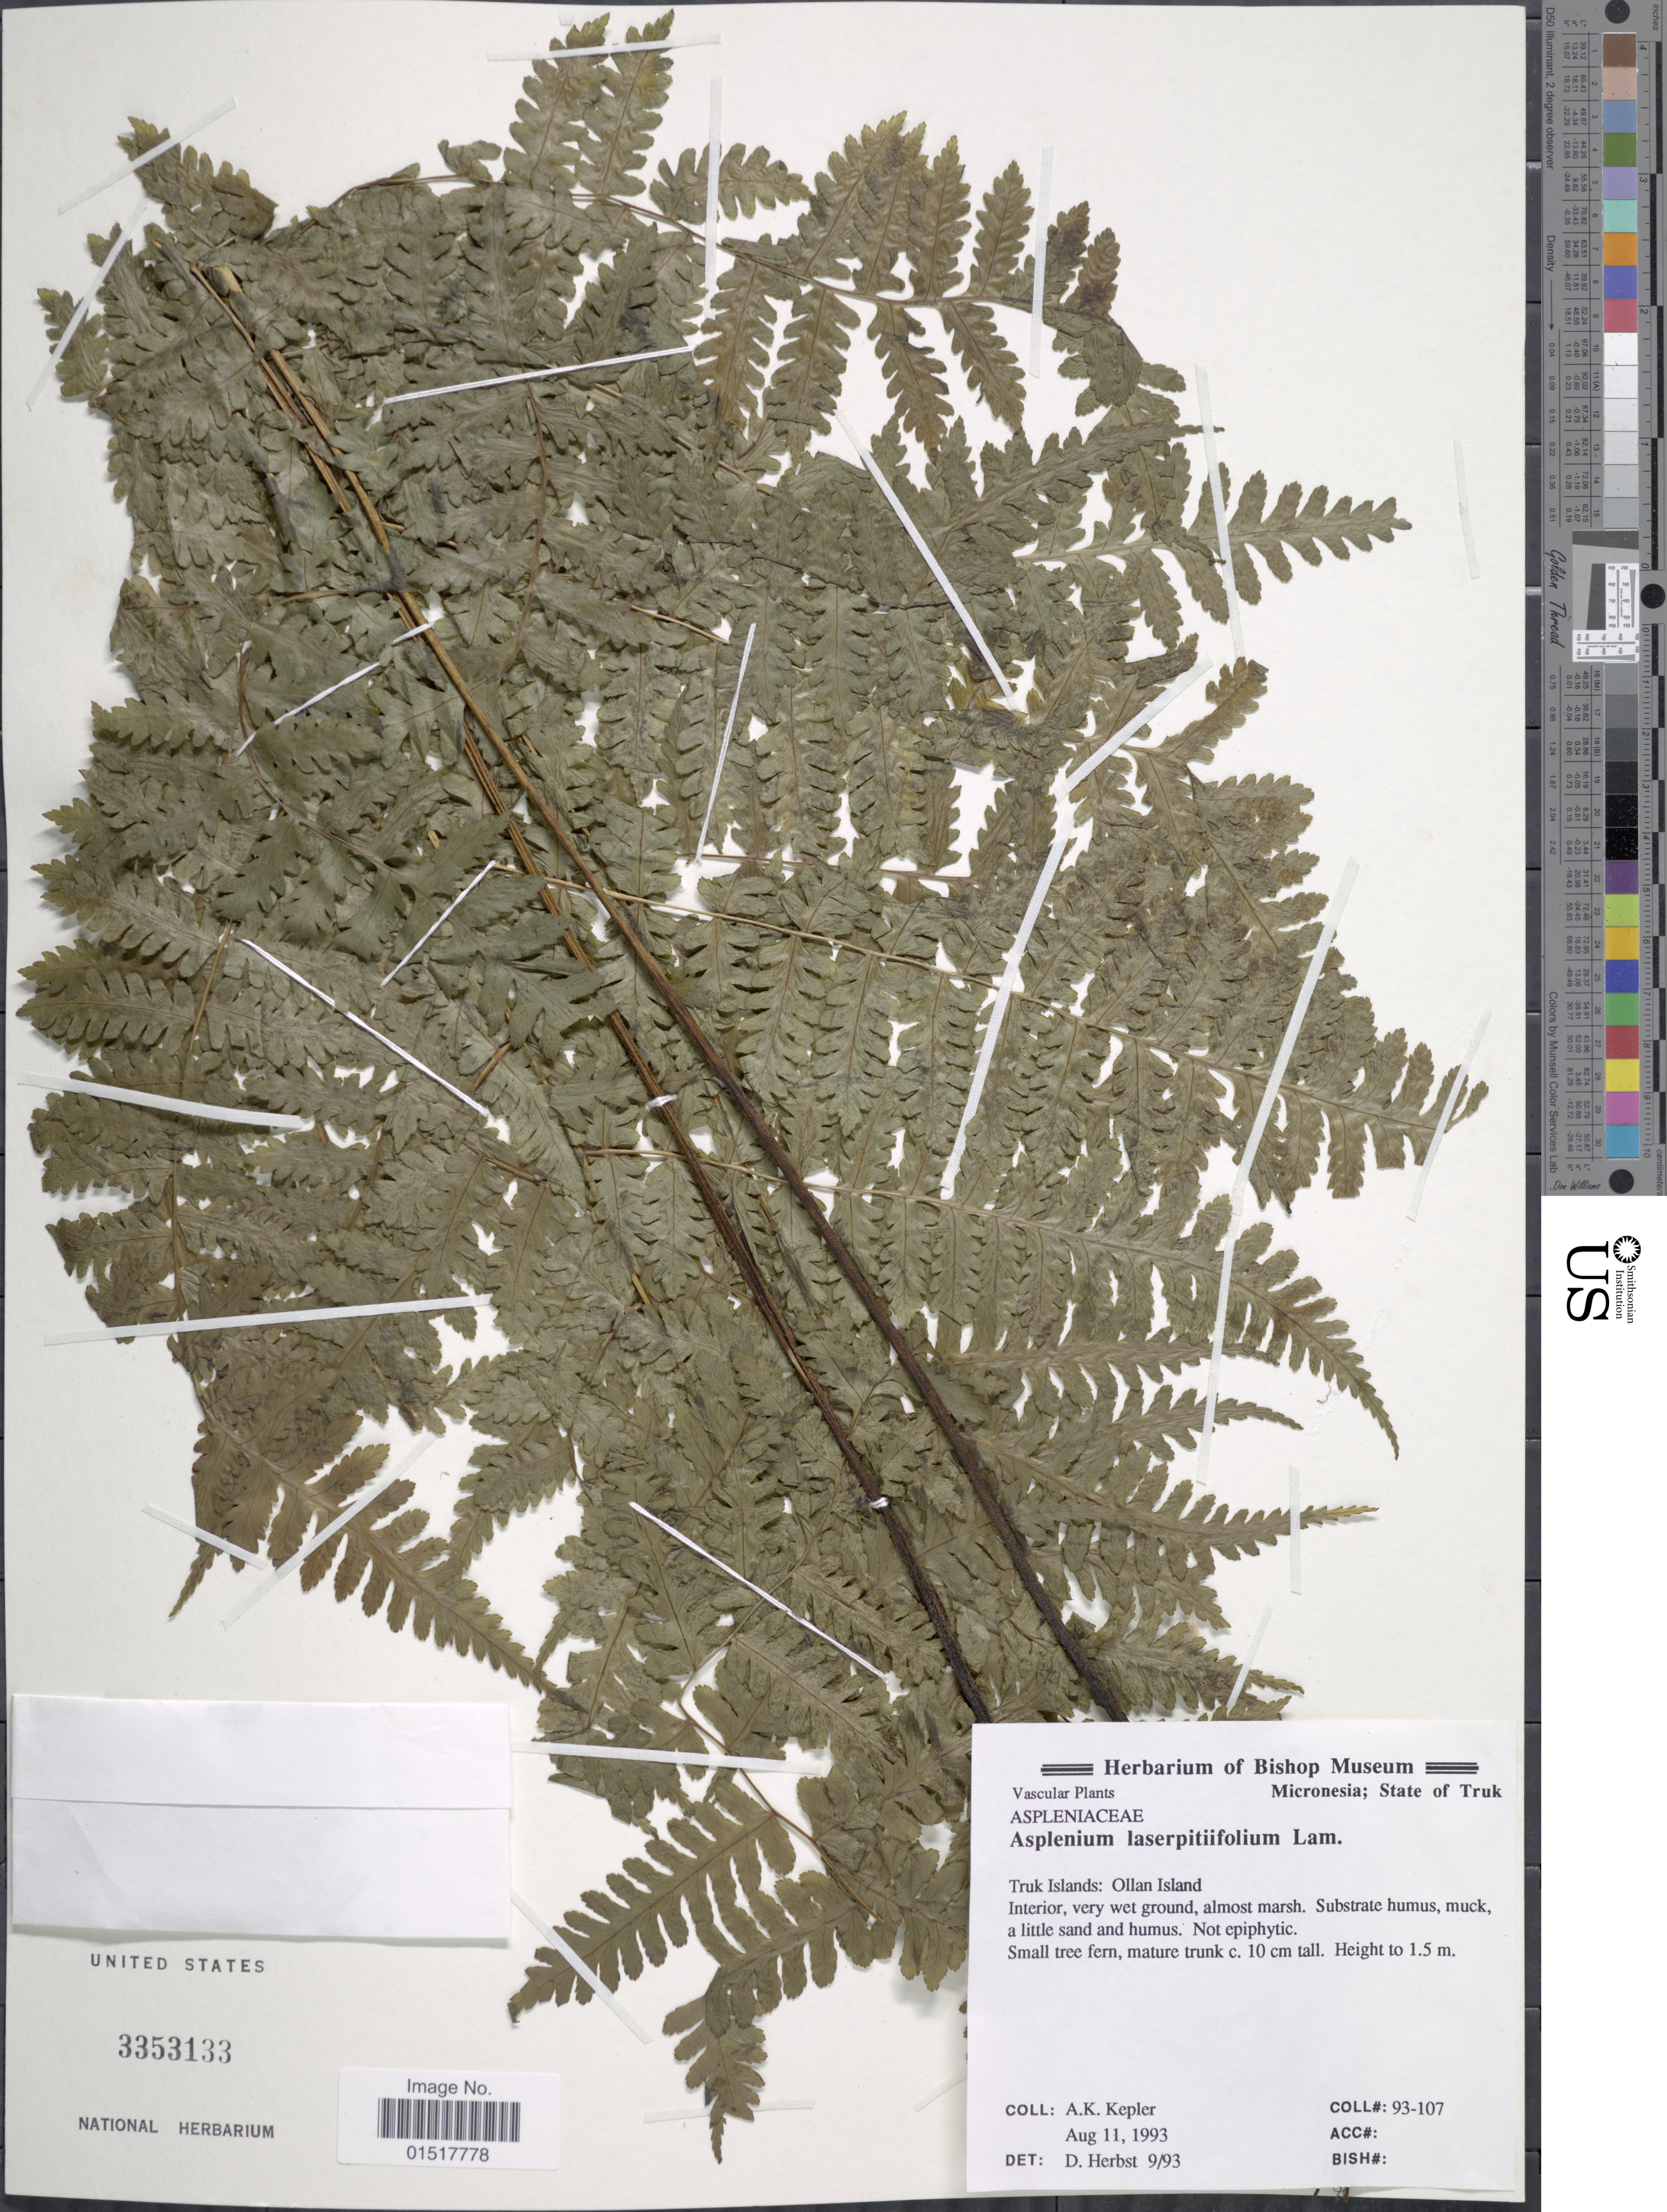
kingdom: Plantae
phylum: Tracheophyta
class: Polypodiopsida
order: Polypodiales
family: Aspleniaceae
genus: Asplenium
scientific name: Asplenium laserpitiifolium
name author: Lam.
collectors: A. K. Kepler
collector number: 93-107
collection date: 1993-08-11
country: Micronesia, Federated States of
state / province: Truk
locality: Truk Islands: Ollan Island.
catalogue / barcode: US 3353133